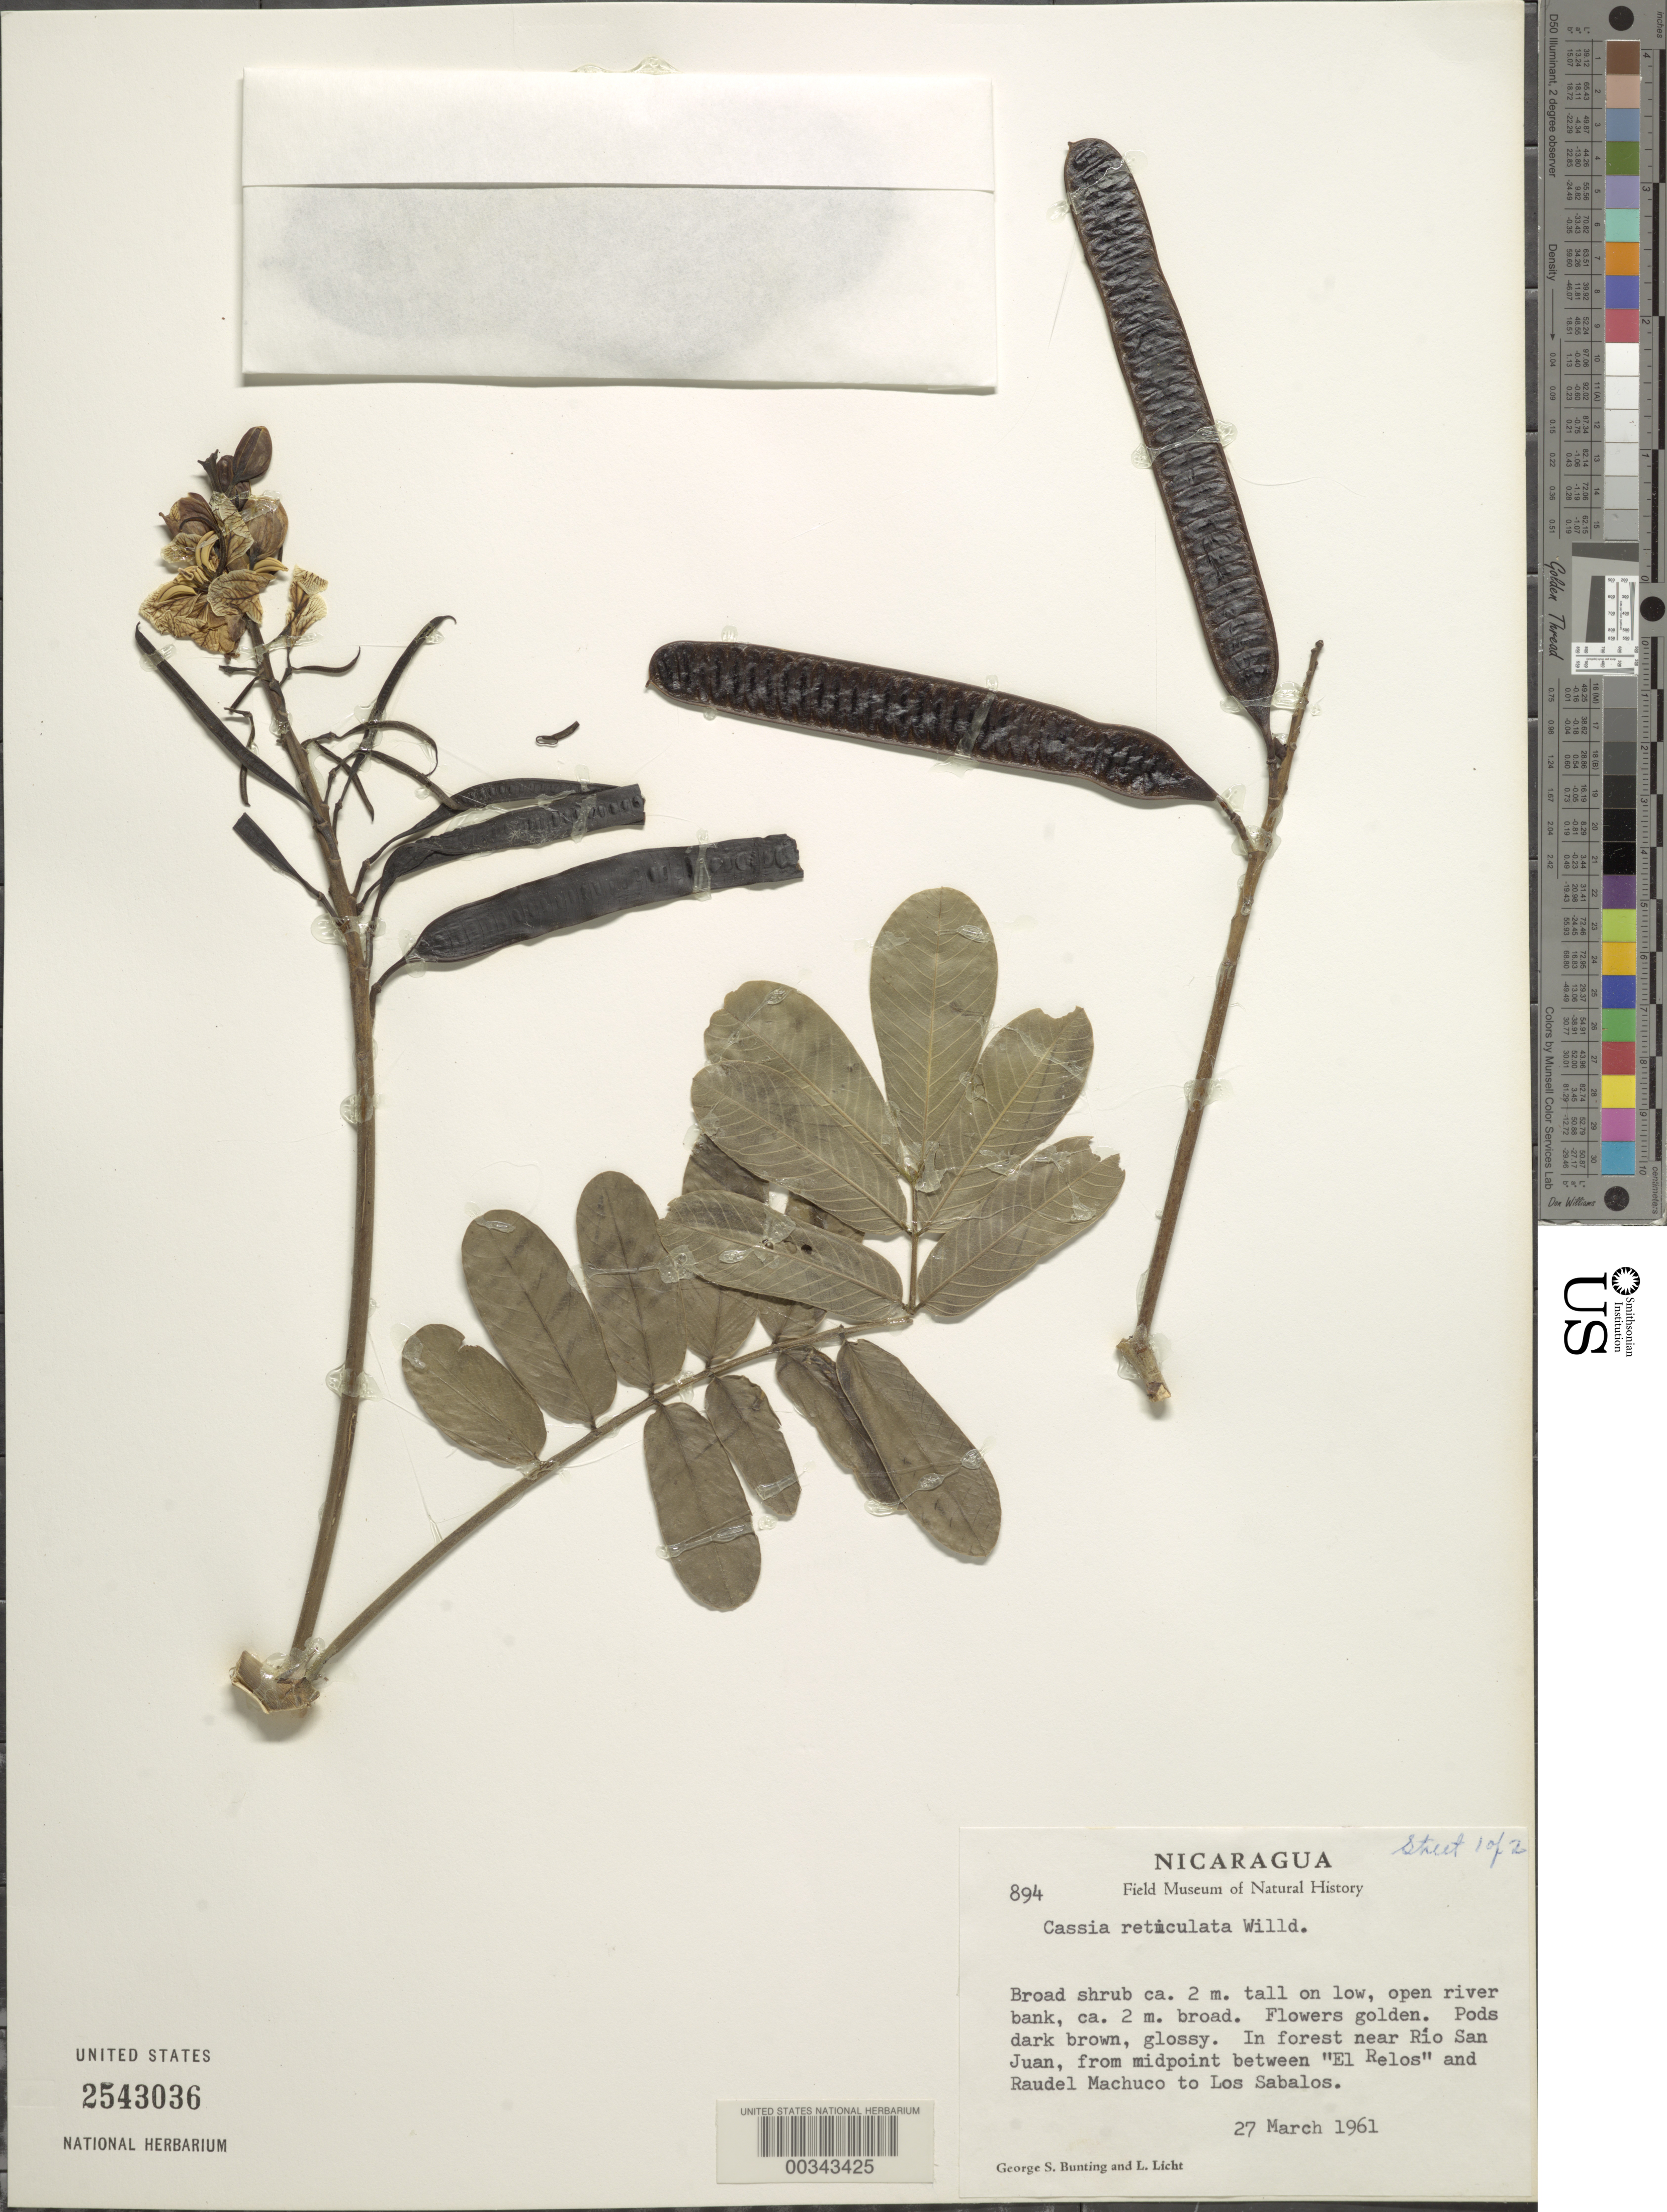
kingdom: Plantae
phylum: Tracheophyta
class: Magnoliopsida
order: Fabales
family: Fabaceae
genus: Senna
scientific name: Senna reticulata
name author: (Willd.) H.S. Irwin & Barneby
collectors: G. S. Bunting & L. Licht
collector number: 894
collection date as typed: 27 Mar 1961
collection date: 1961-03-27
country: Nicaragua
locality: Near rio san juan, from midpoint between "el relos" and raudel machuco to los sabalos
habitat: Low, open river bank, ca 2m broad; in forest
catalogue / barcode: US 2543036